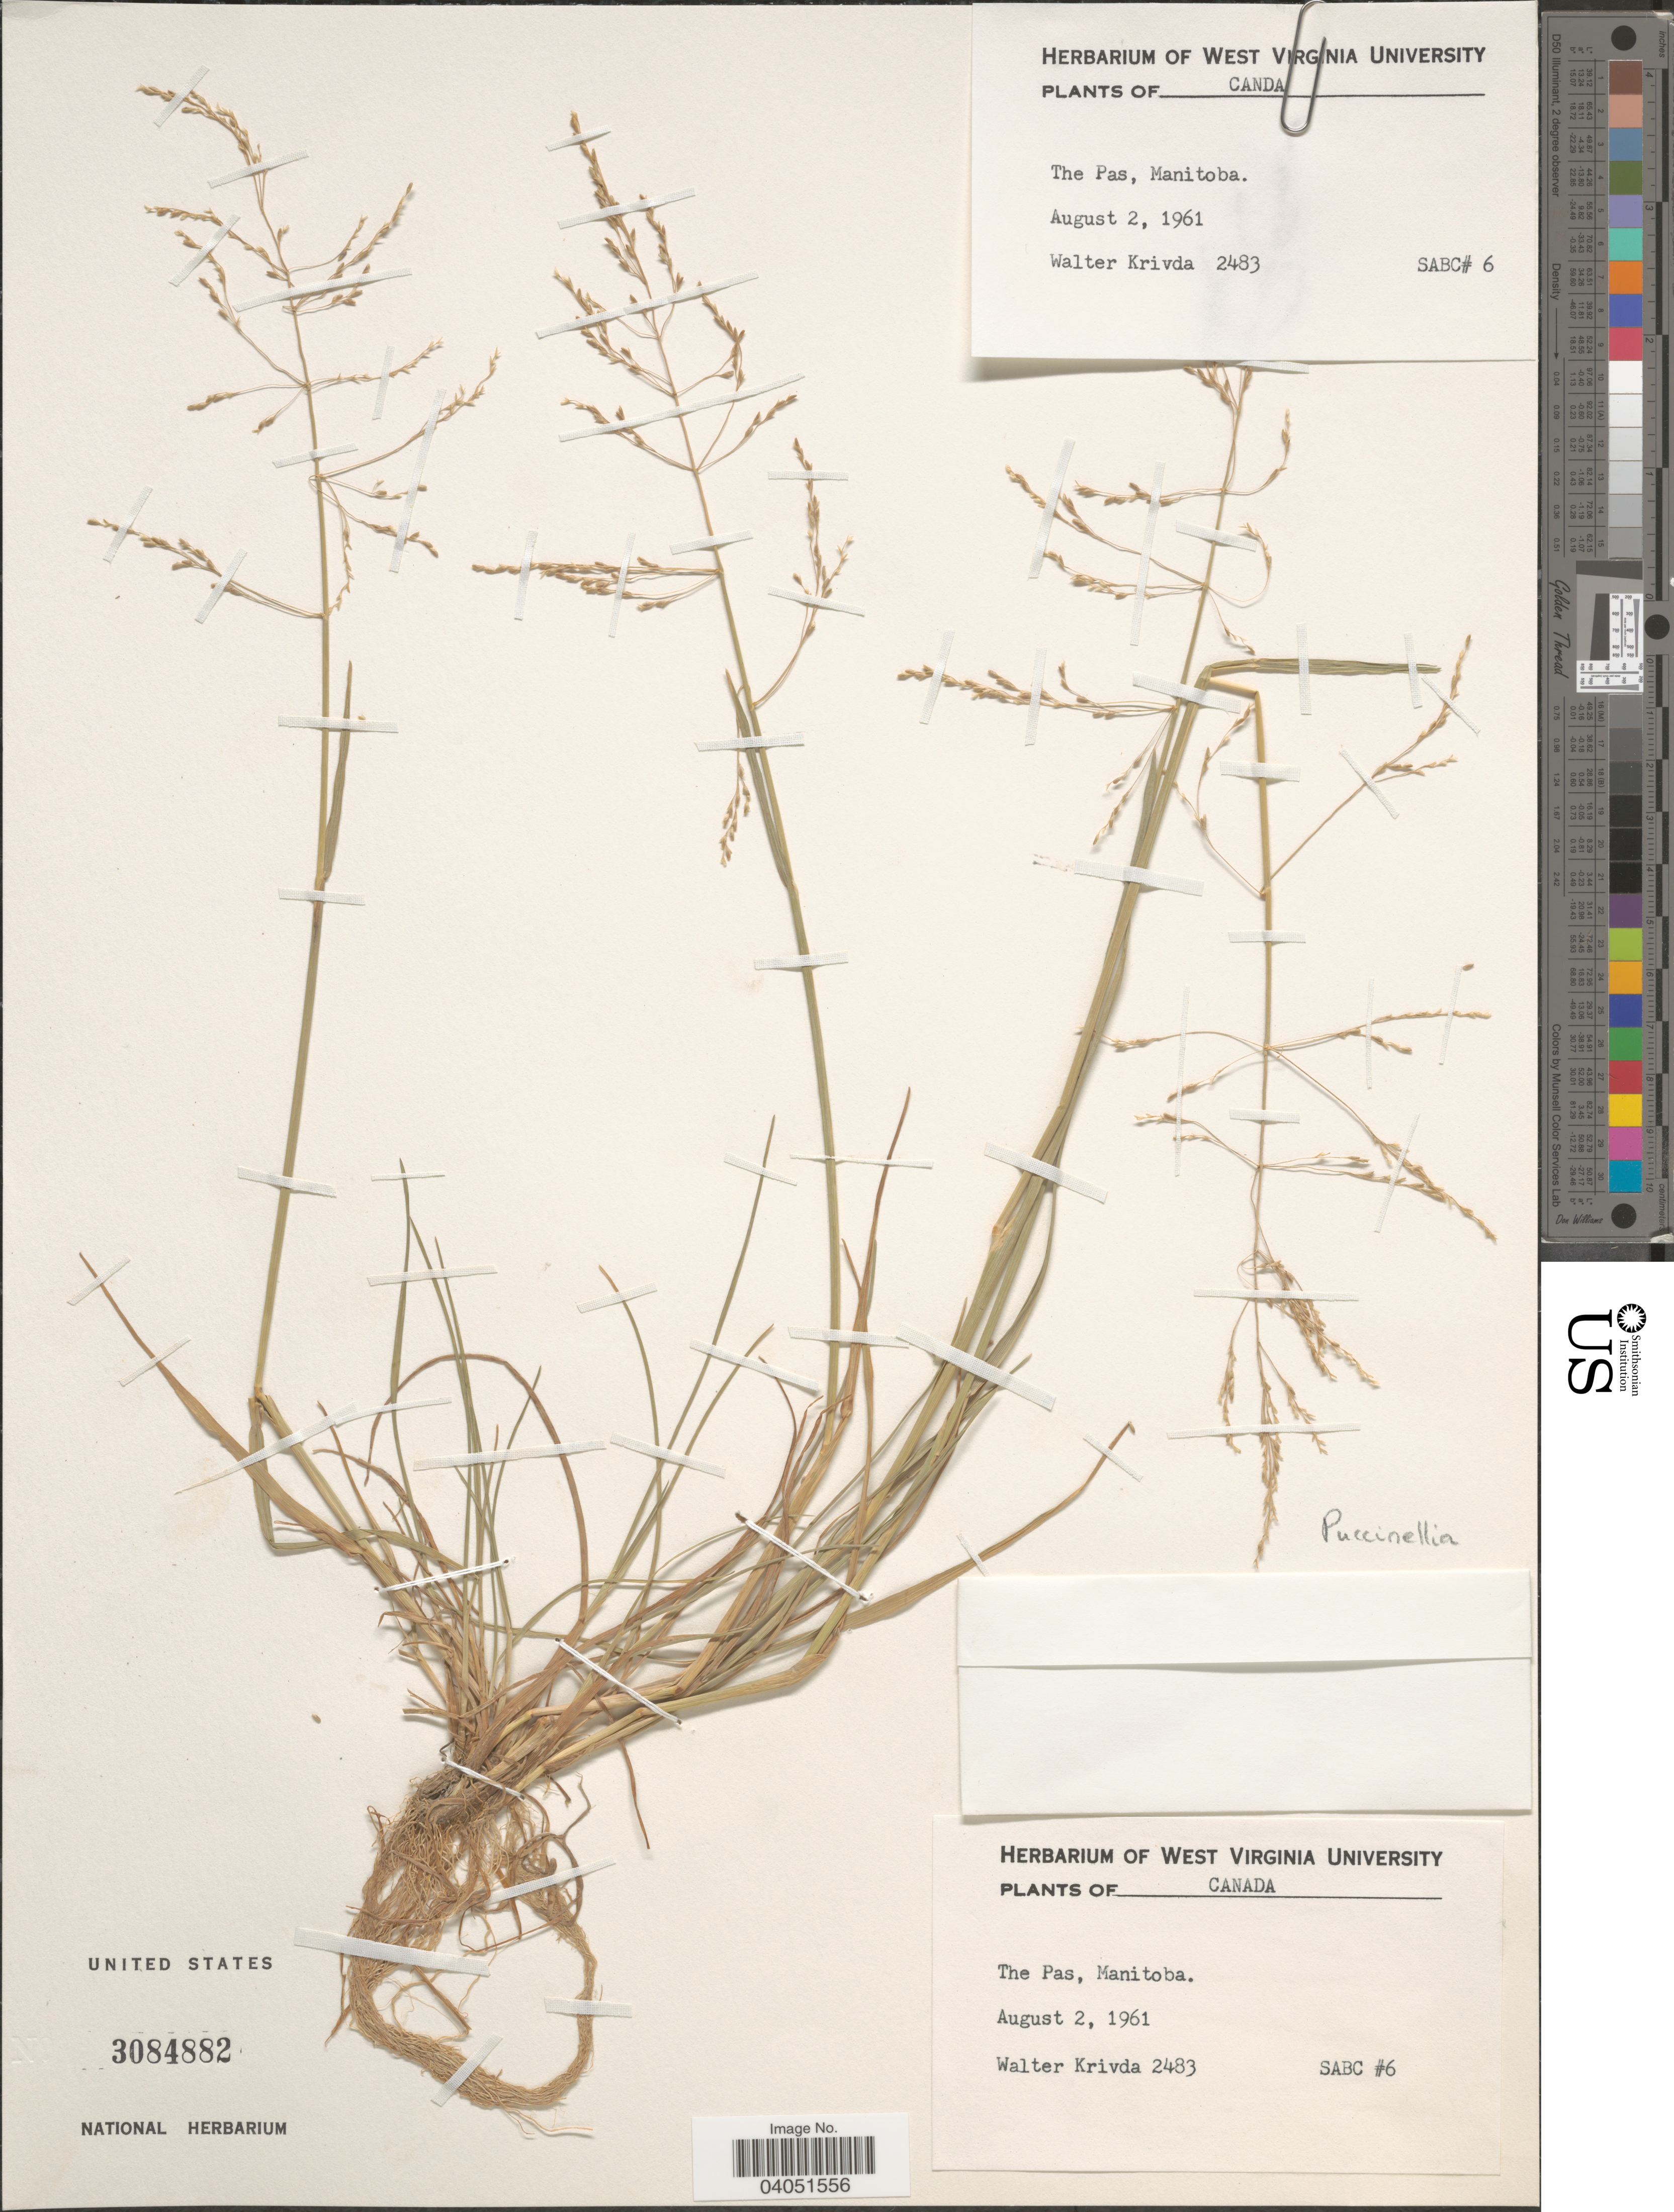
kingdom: Plantae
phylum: Tracheophyta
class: Liliopsida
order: Poales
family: Poaceae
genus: Puccinellia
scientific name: Puccinellia sp.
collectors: W. Krivda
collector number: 2483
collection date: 1961-08-02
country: Canada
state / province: Manitoba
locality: The Pas.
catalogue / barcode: US 3084882